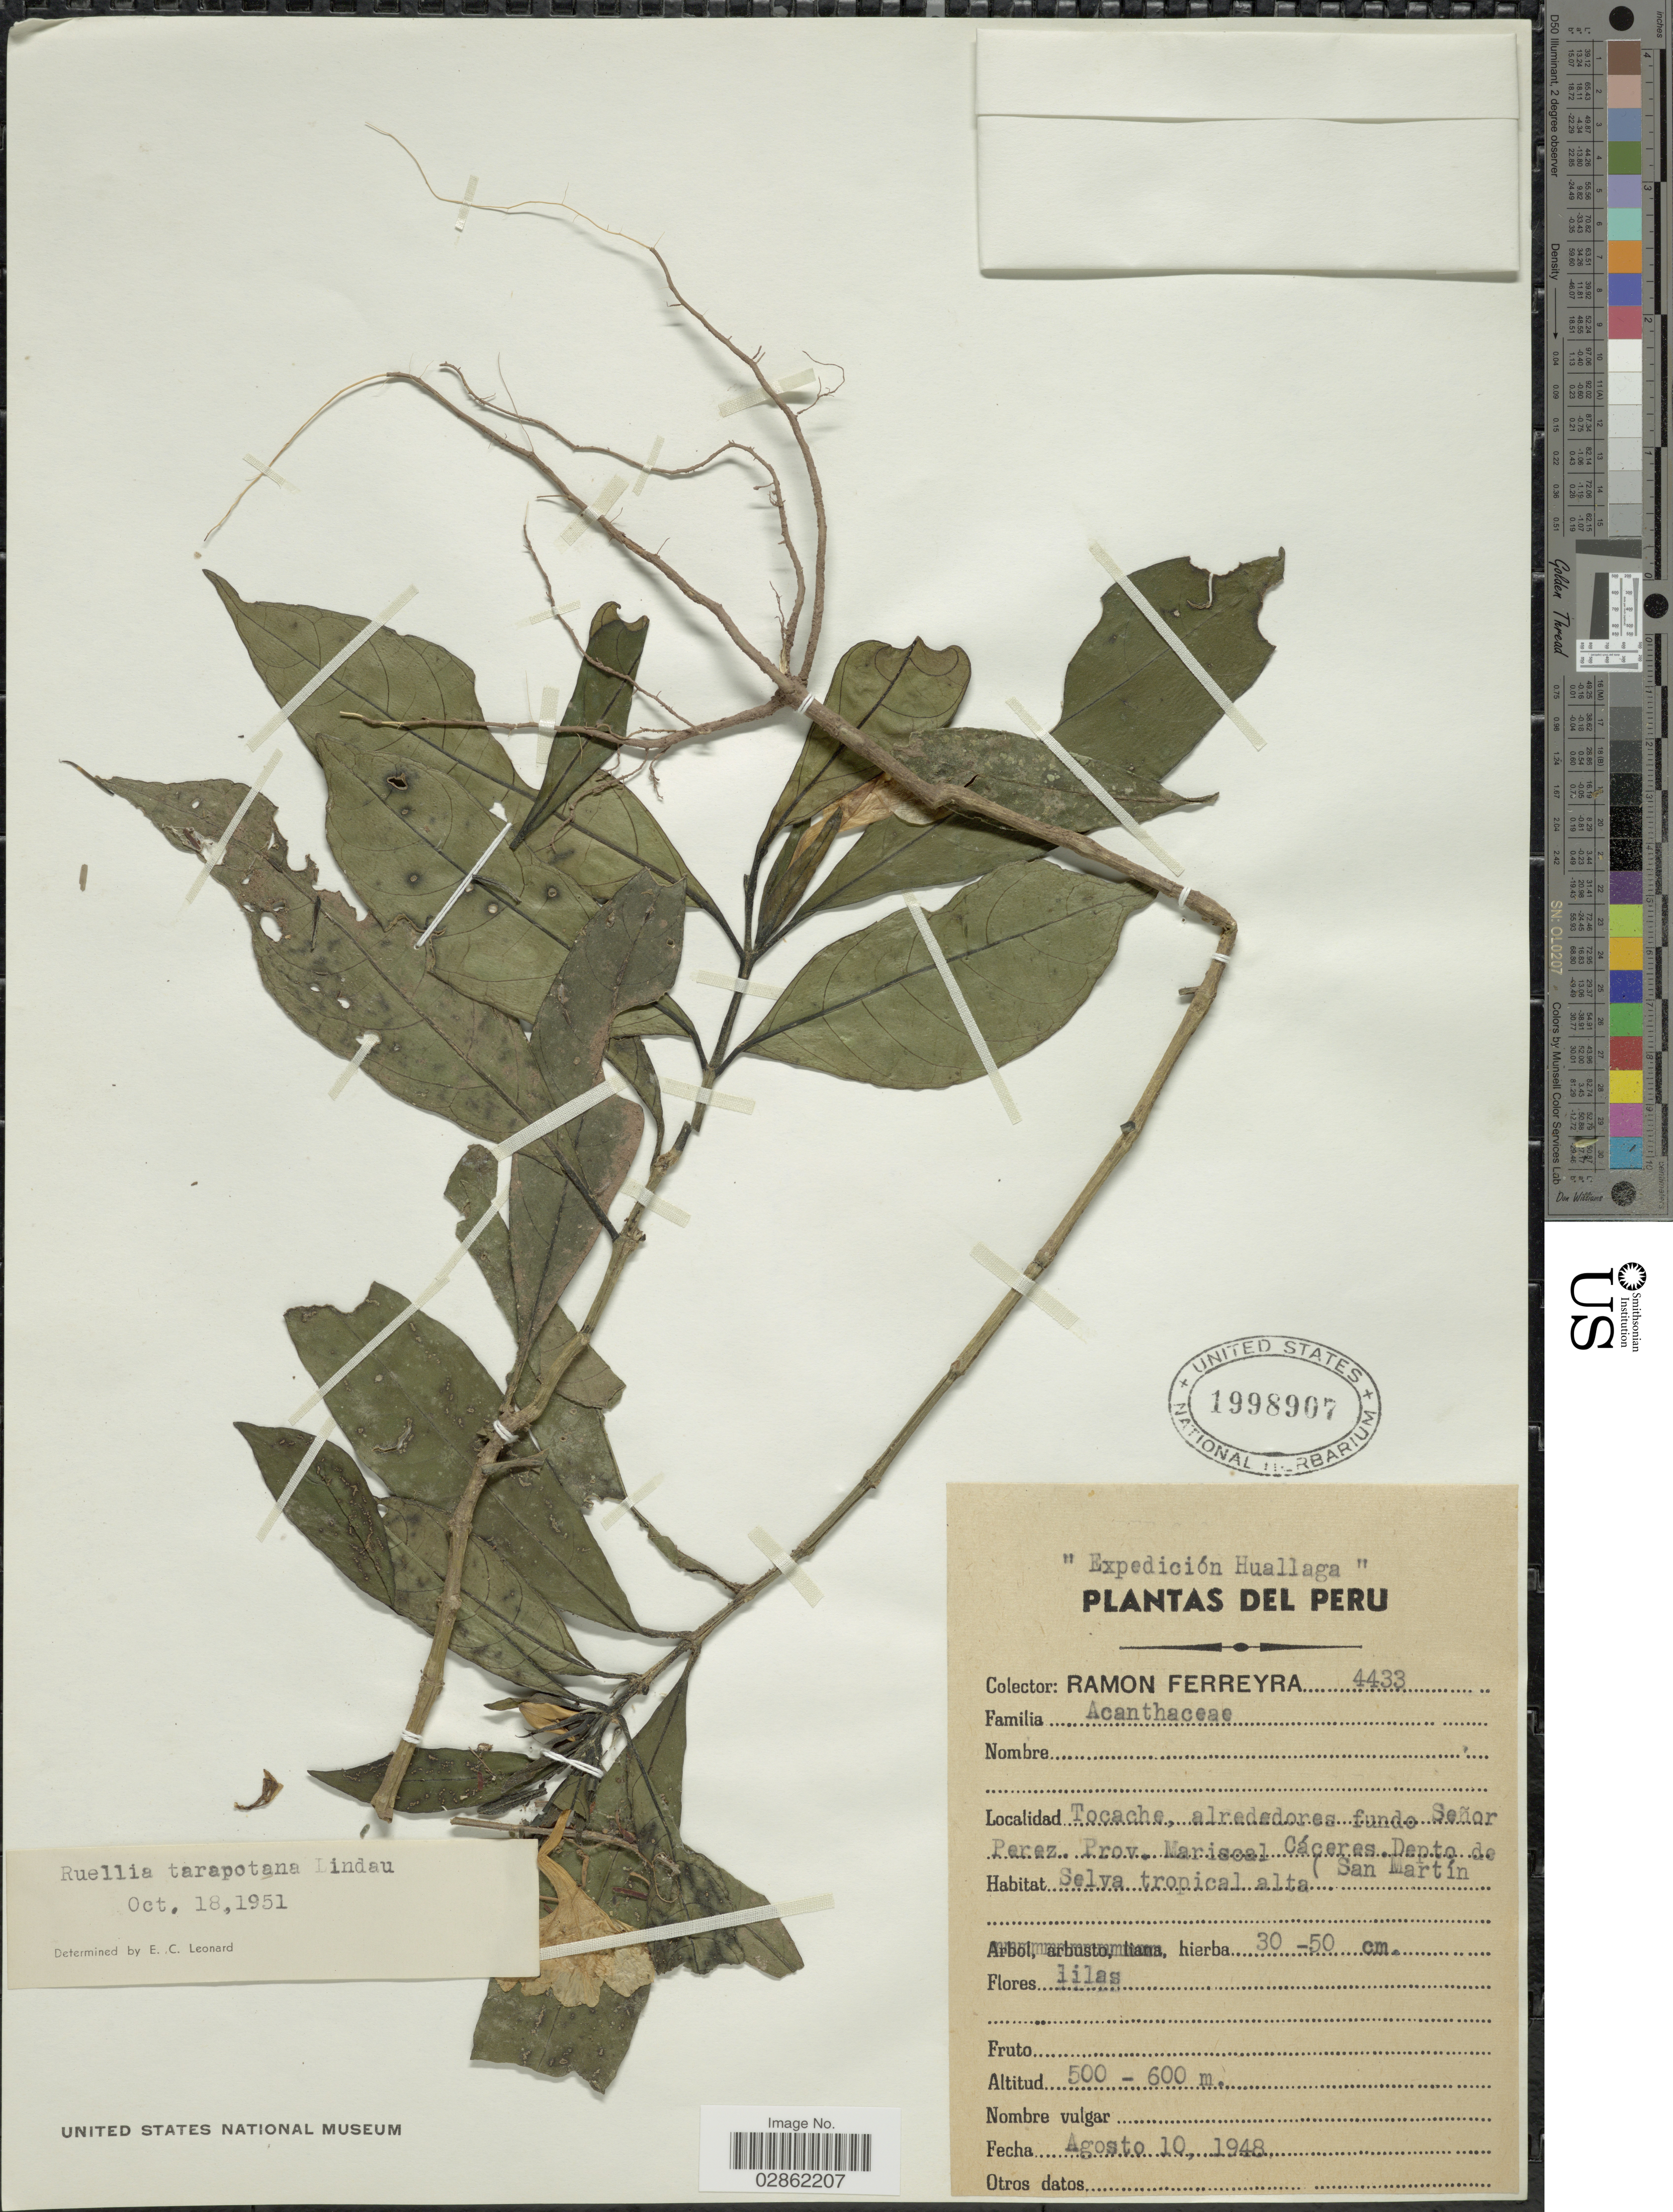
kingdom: Plantae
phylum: Tracheophyta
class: Magnoliopsida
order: Lamiales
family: Acanthaceae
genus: Ruellia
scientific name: Ruellia tarapotana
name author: Lindau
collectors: R. A. Ferreyra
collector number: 4433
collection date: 1948-08-10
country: Peru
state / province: San Martín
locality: Huallaga, Tocache, alrededores funde Señor Perez, Prov. Mariscal Cáceres, Depto. de San Martin.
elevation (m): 500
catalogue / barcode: US 1998907